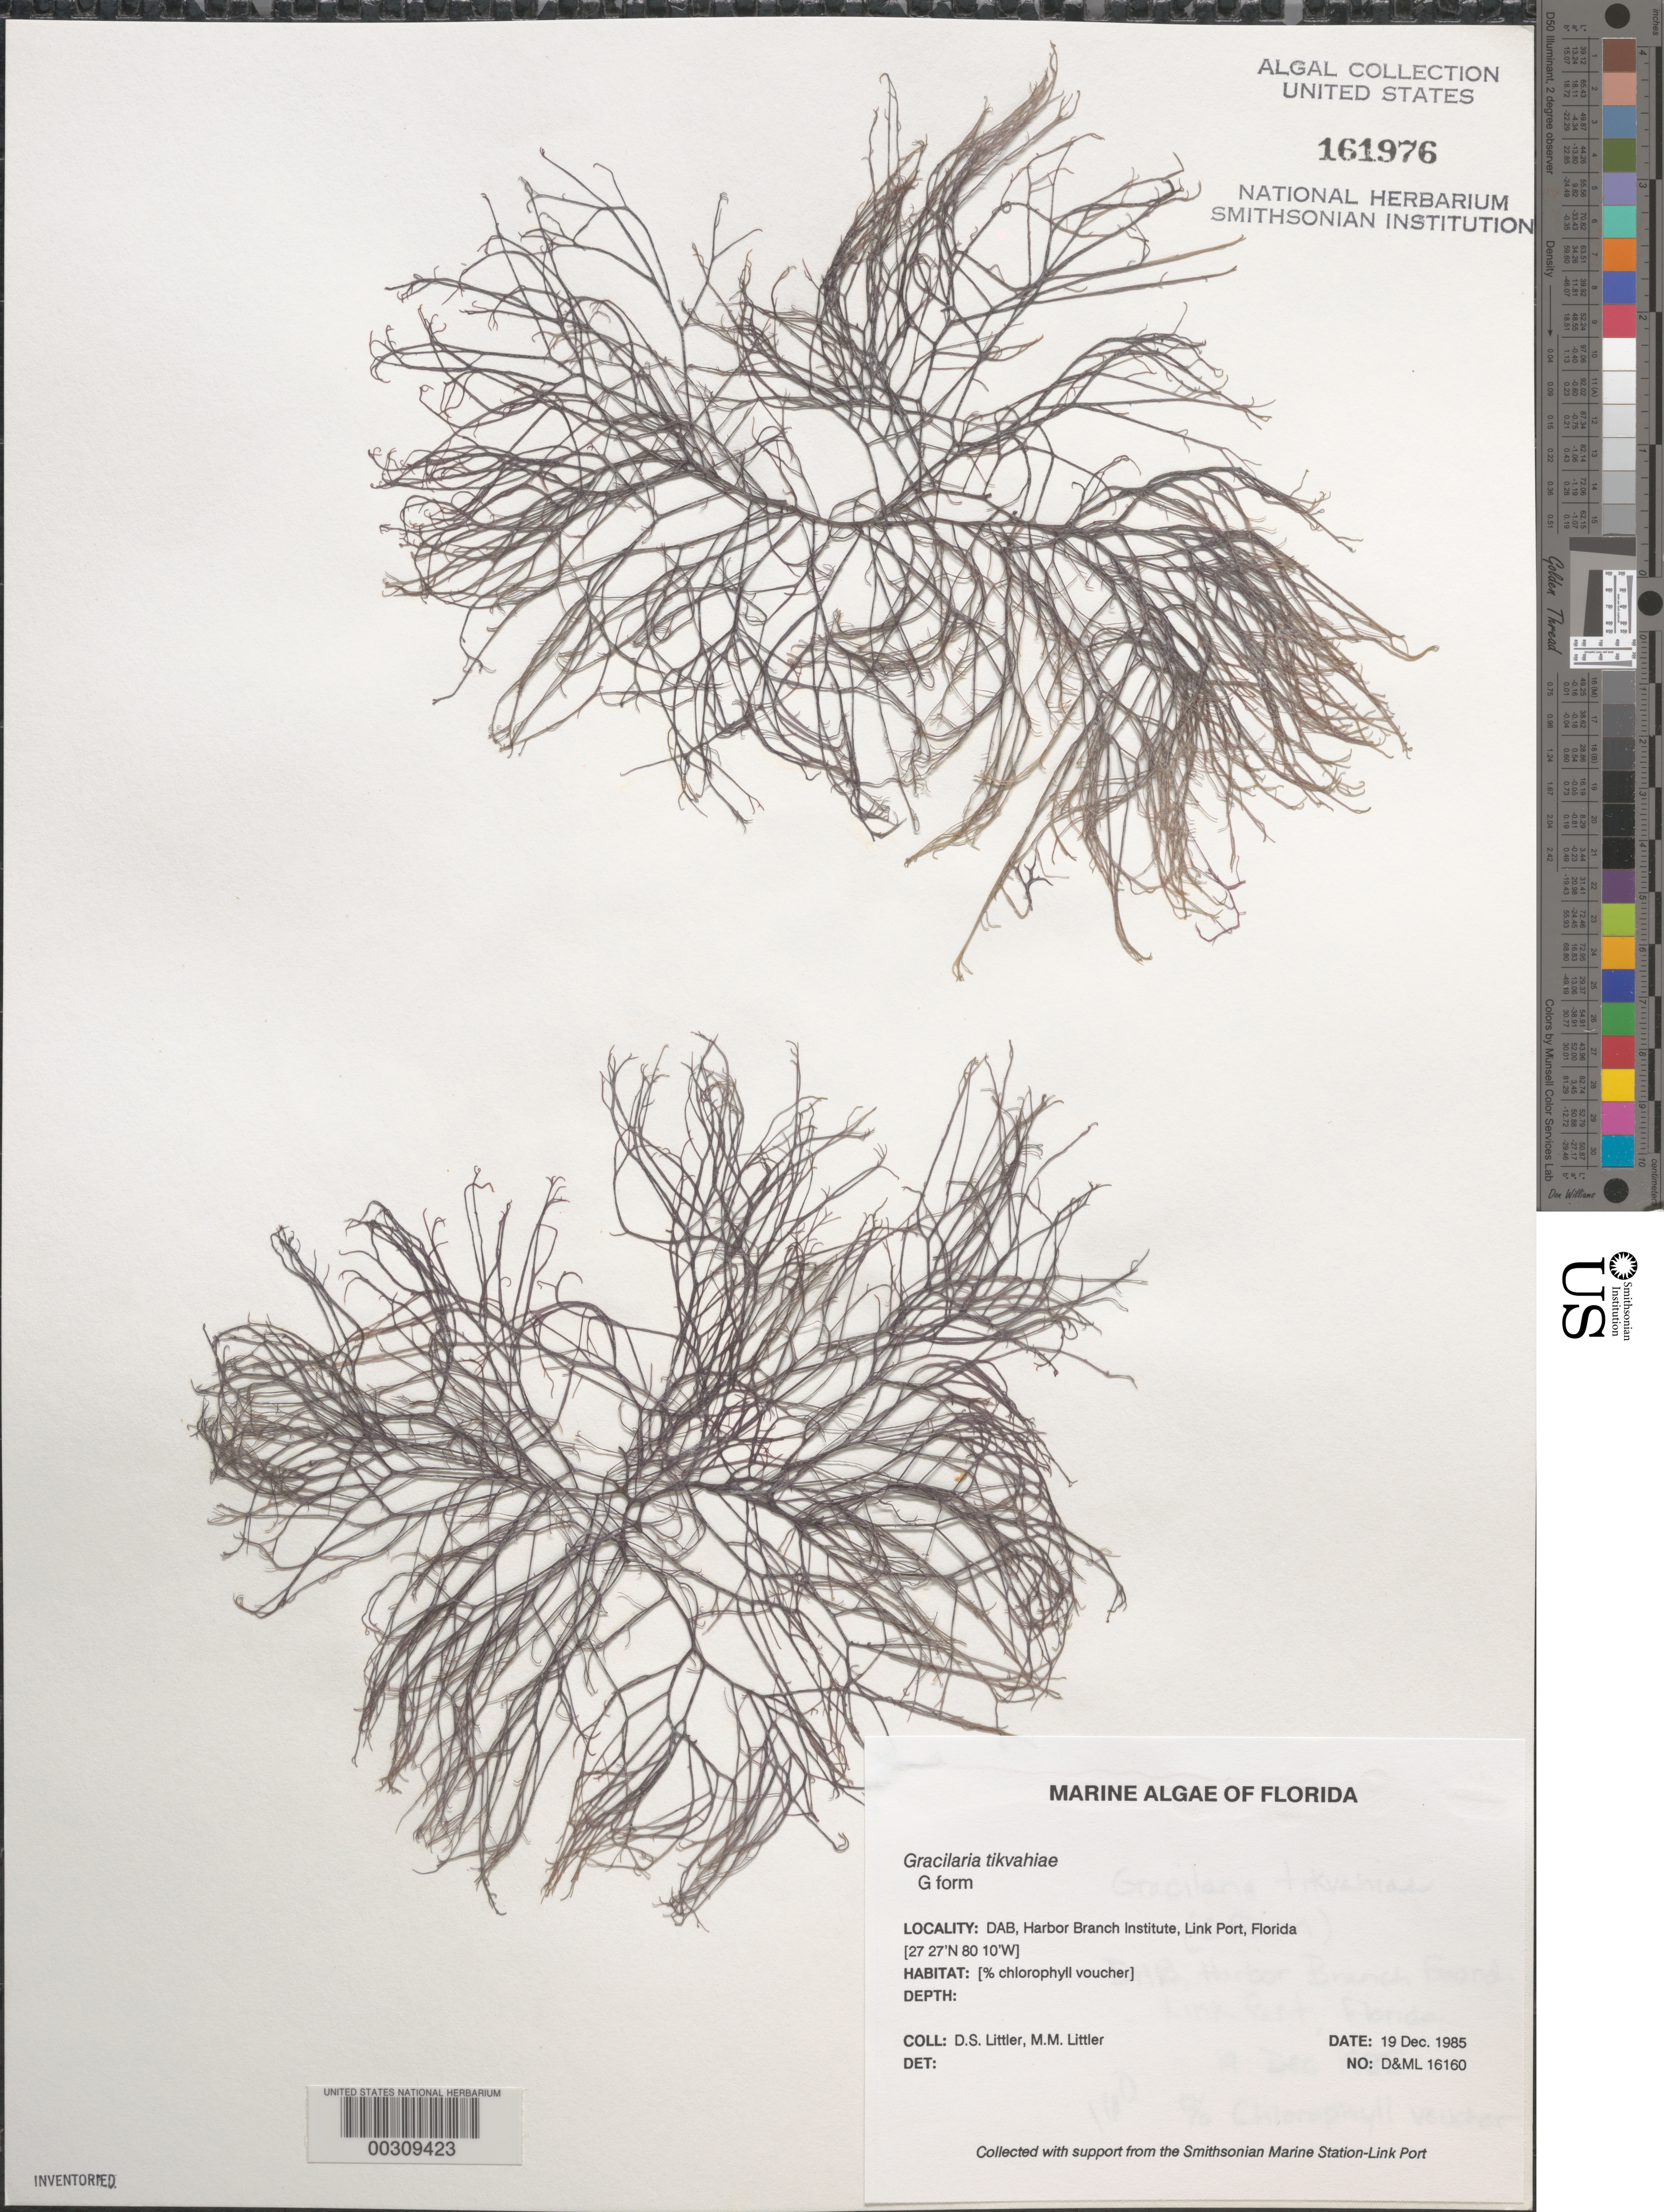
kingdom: Plantae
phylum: Rhodophyta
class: Florideophyceae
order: Gracilariales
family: Gracilariaceae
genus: Gracilaria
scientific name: Gracilaria tikvahiae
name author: McLachlan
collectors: D. S. Littler & M. M. Littler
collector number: D&ML 16160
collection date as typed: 19 Dec 1985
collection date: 1985-12-19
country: United States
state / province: Florida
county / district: Saint Lucie County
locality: Harbor Branch Oceanographic Institutue, Link Port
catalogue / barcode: US 161976